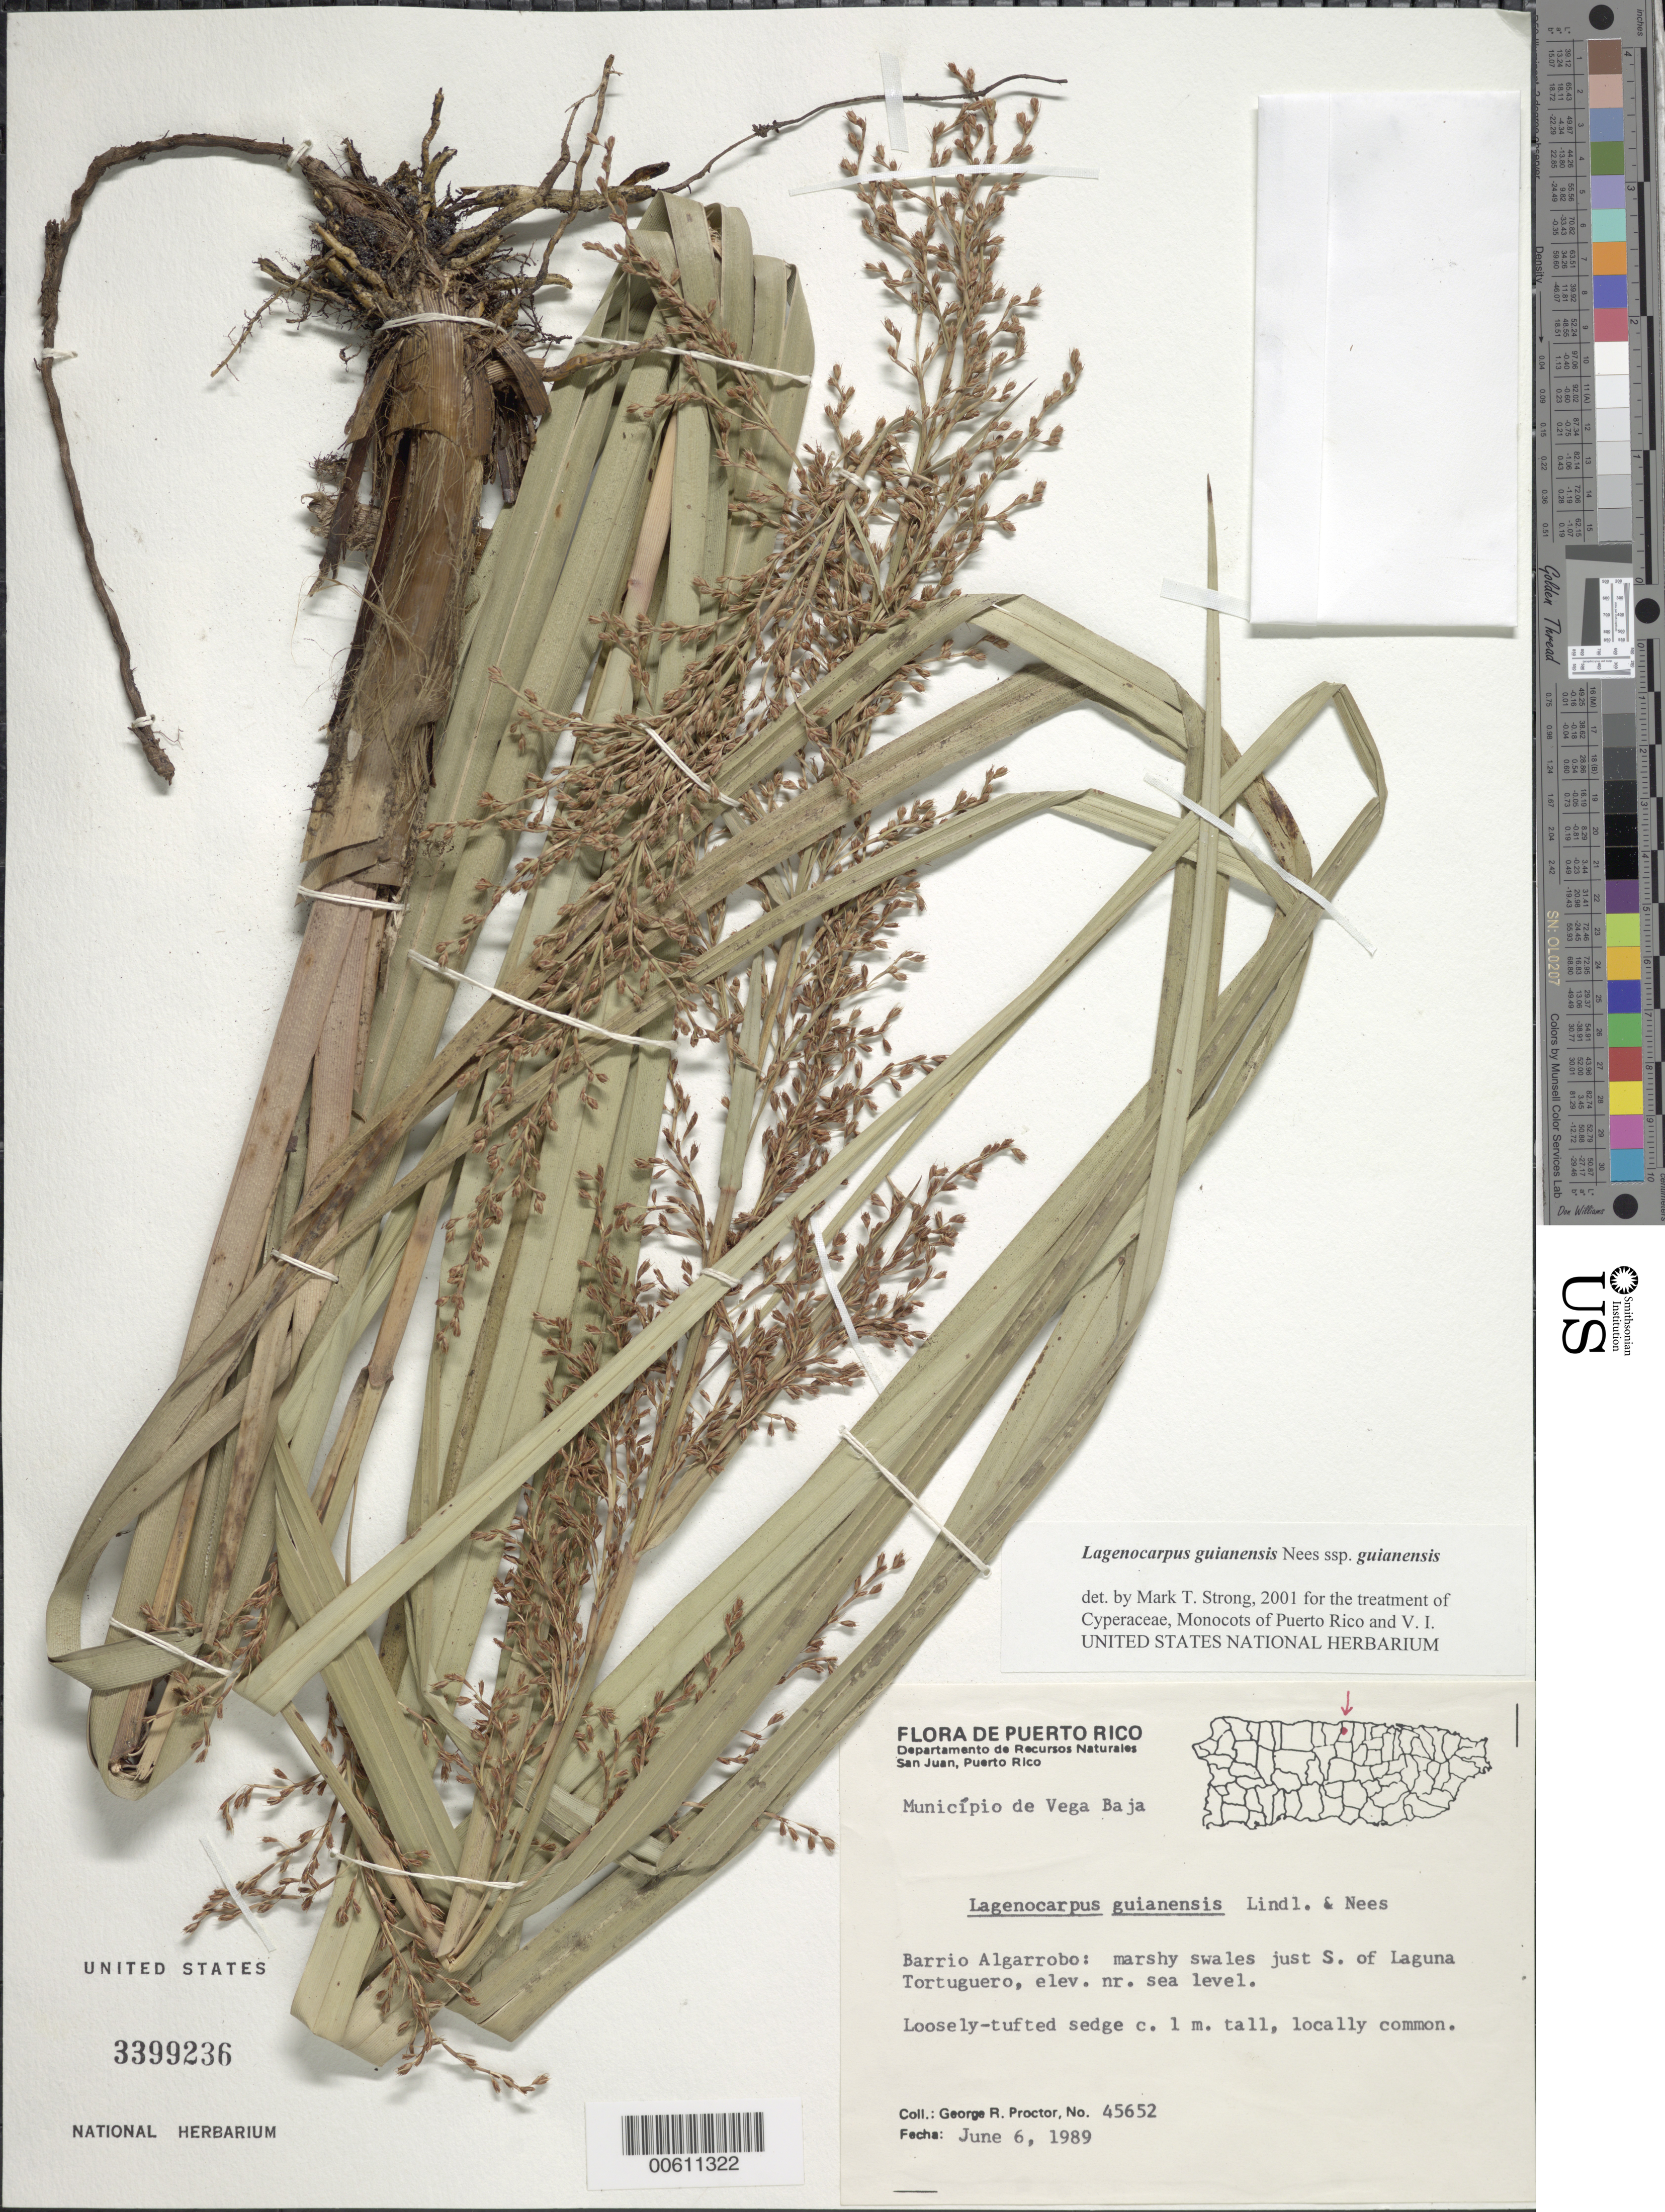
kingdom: Plantae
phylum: Tracheophyta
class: Liliopsida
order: Poales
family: Cyperaceae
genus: Lagenocarpus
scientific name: Lagenocarpus guianensis subsp. guianensis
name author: Nees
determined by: Strong, M. T., (US), Smithsonian Institution - National Museum of Natural History (UNITED STATES)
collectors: G. R. Proctor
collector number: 45652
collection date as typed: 06 Jun 1989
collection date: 1989-06-06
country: Puerto Rico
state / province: Manatí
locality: Vega Baja: Barrio Algarrobo, just S of Laguna Tortuguero.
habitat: Marshy swales.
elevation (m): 0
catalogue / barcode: US 3399236